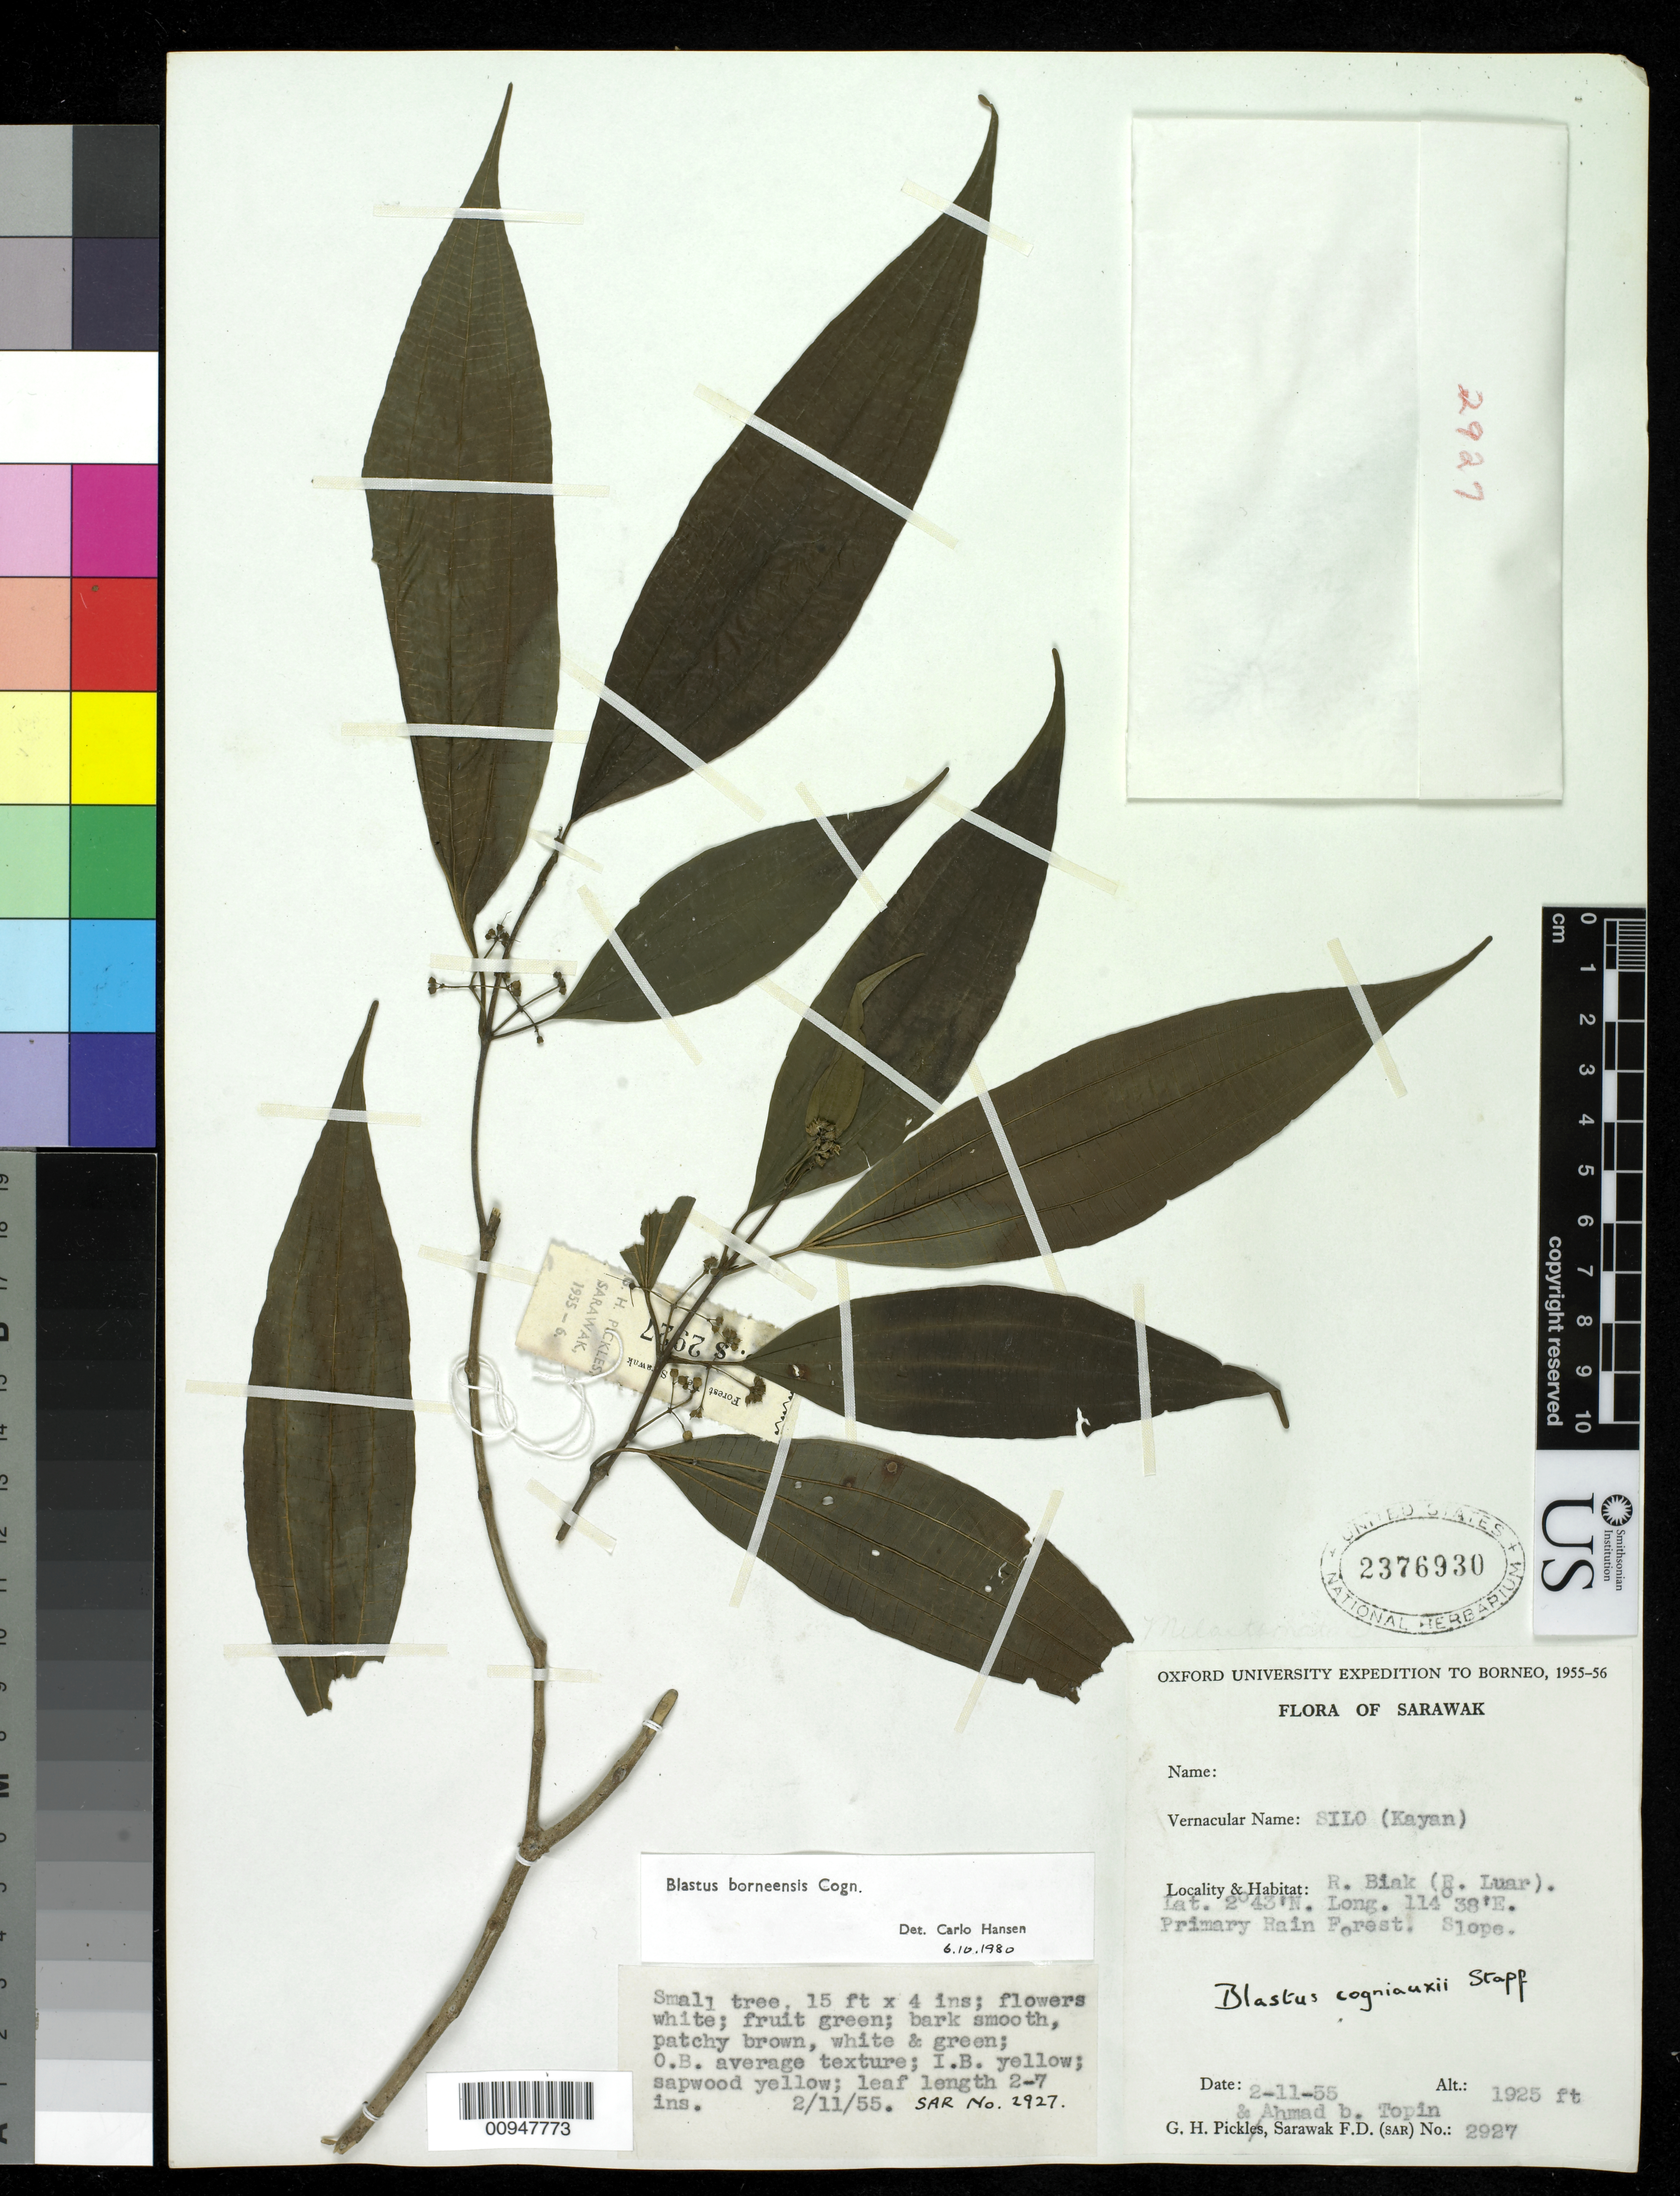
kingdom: Plantae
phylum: Tracheophyta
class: Magnoliopsida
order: Myrtales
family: Melastomataceae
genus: Blastus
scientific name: Blastus borneensis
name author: Cogn. ex Boerl.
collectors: G. Pickles & Ahmad bin Topin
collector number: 2927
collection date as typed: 11 Feb 1956 and 02 Nov 1956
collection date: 1956-02-11,1956-11-02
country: Malaysia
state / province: Sarawak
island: Borneo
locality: R. Biak (E. Luar)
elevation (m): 587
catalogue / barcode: US 2376930